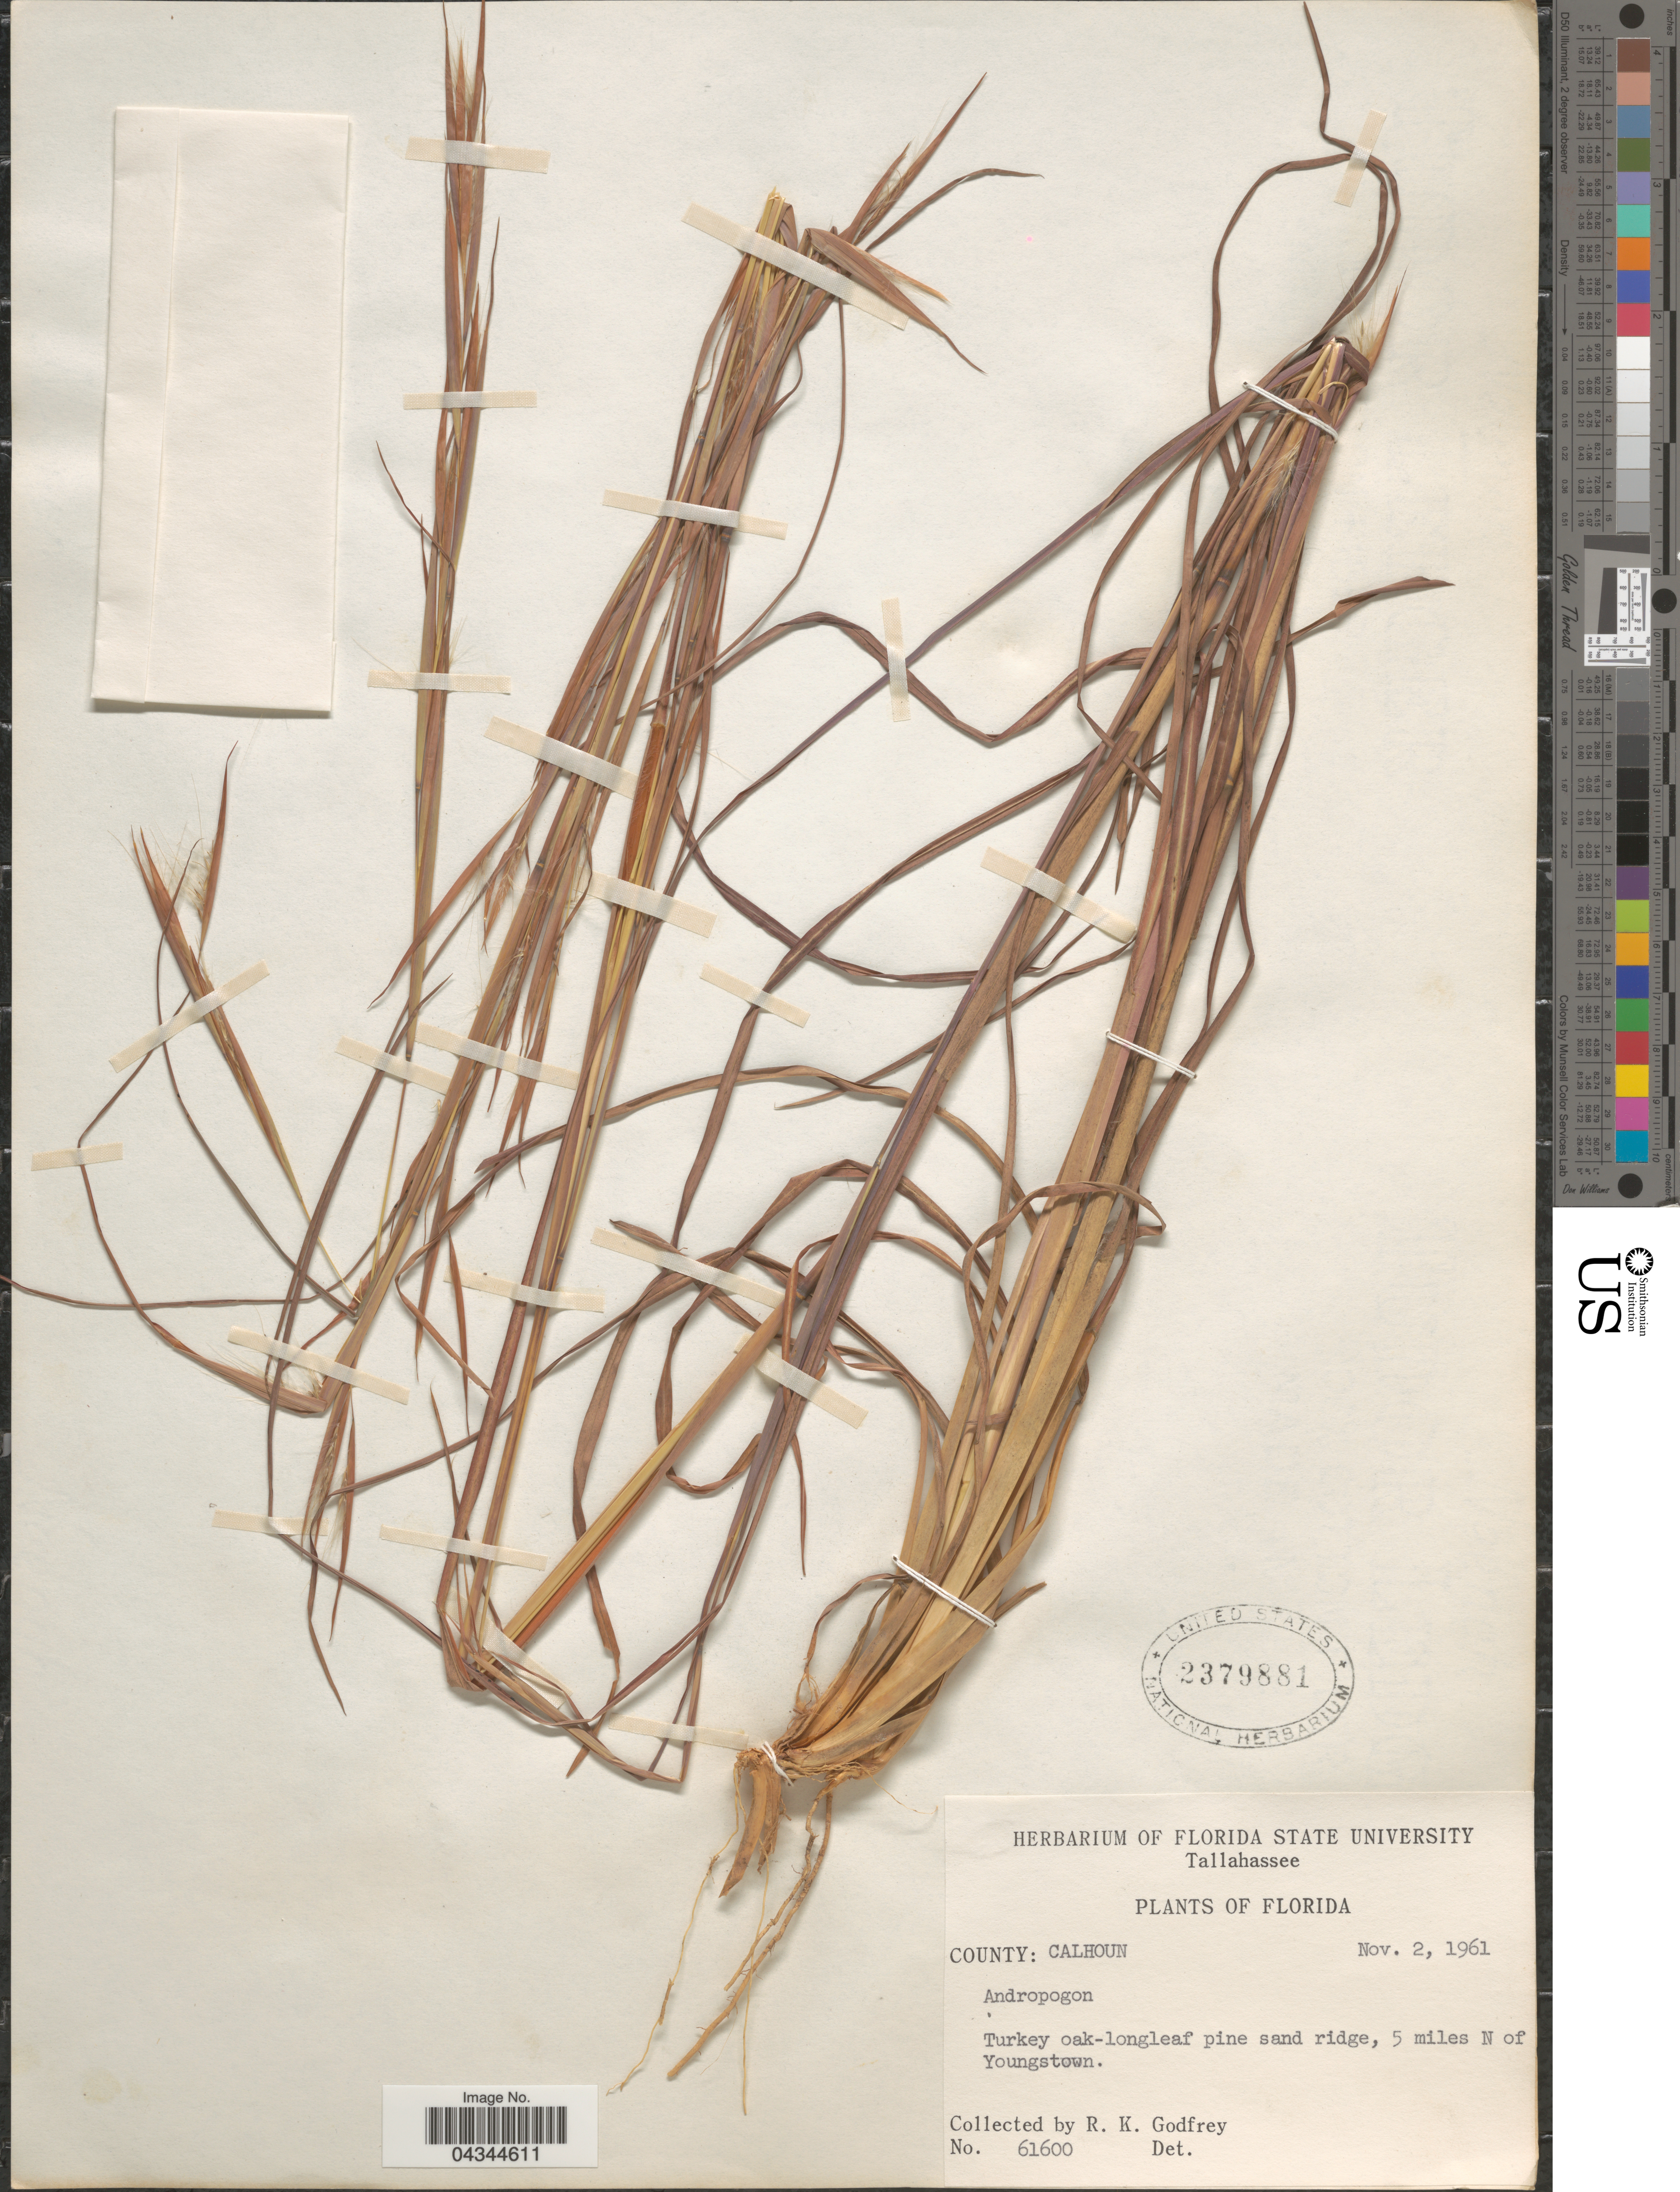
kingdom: Plantae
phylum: Tracheophyta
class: Liliopsida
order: Poales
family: Poaceae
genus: Andropogon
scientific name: Andropogon sp.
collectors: R. K. Godfrey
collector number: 61600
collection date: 1961-11-02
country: United States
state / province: Florida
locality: County: Calhoun. 5 miles N of Youngstown.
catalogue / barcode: US 2379881